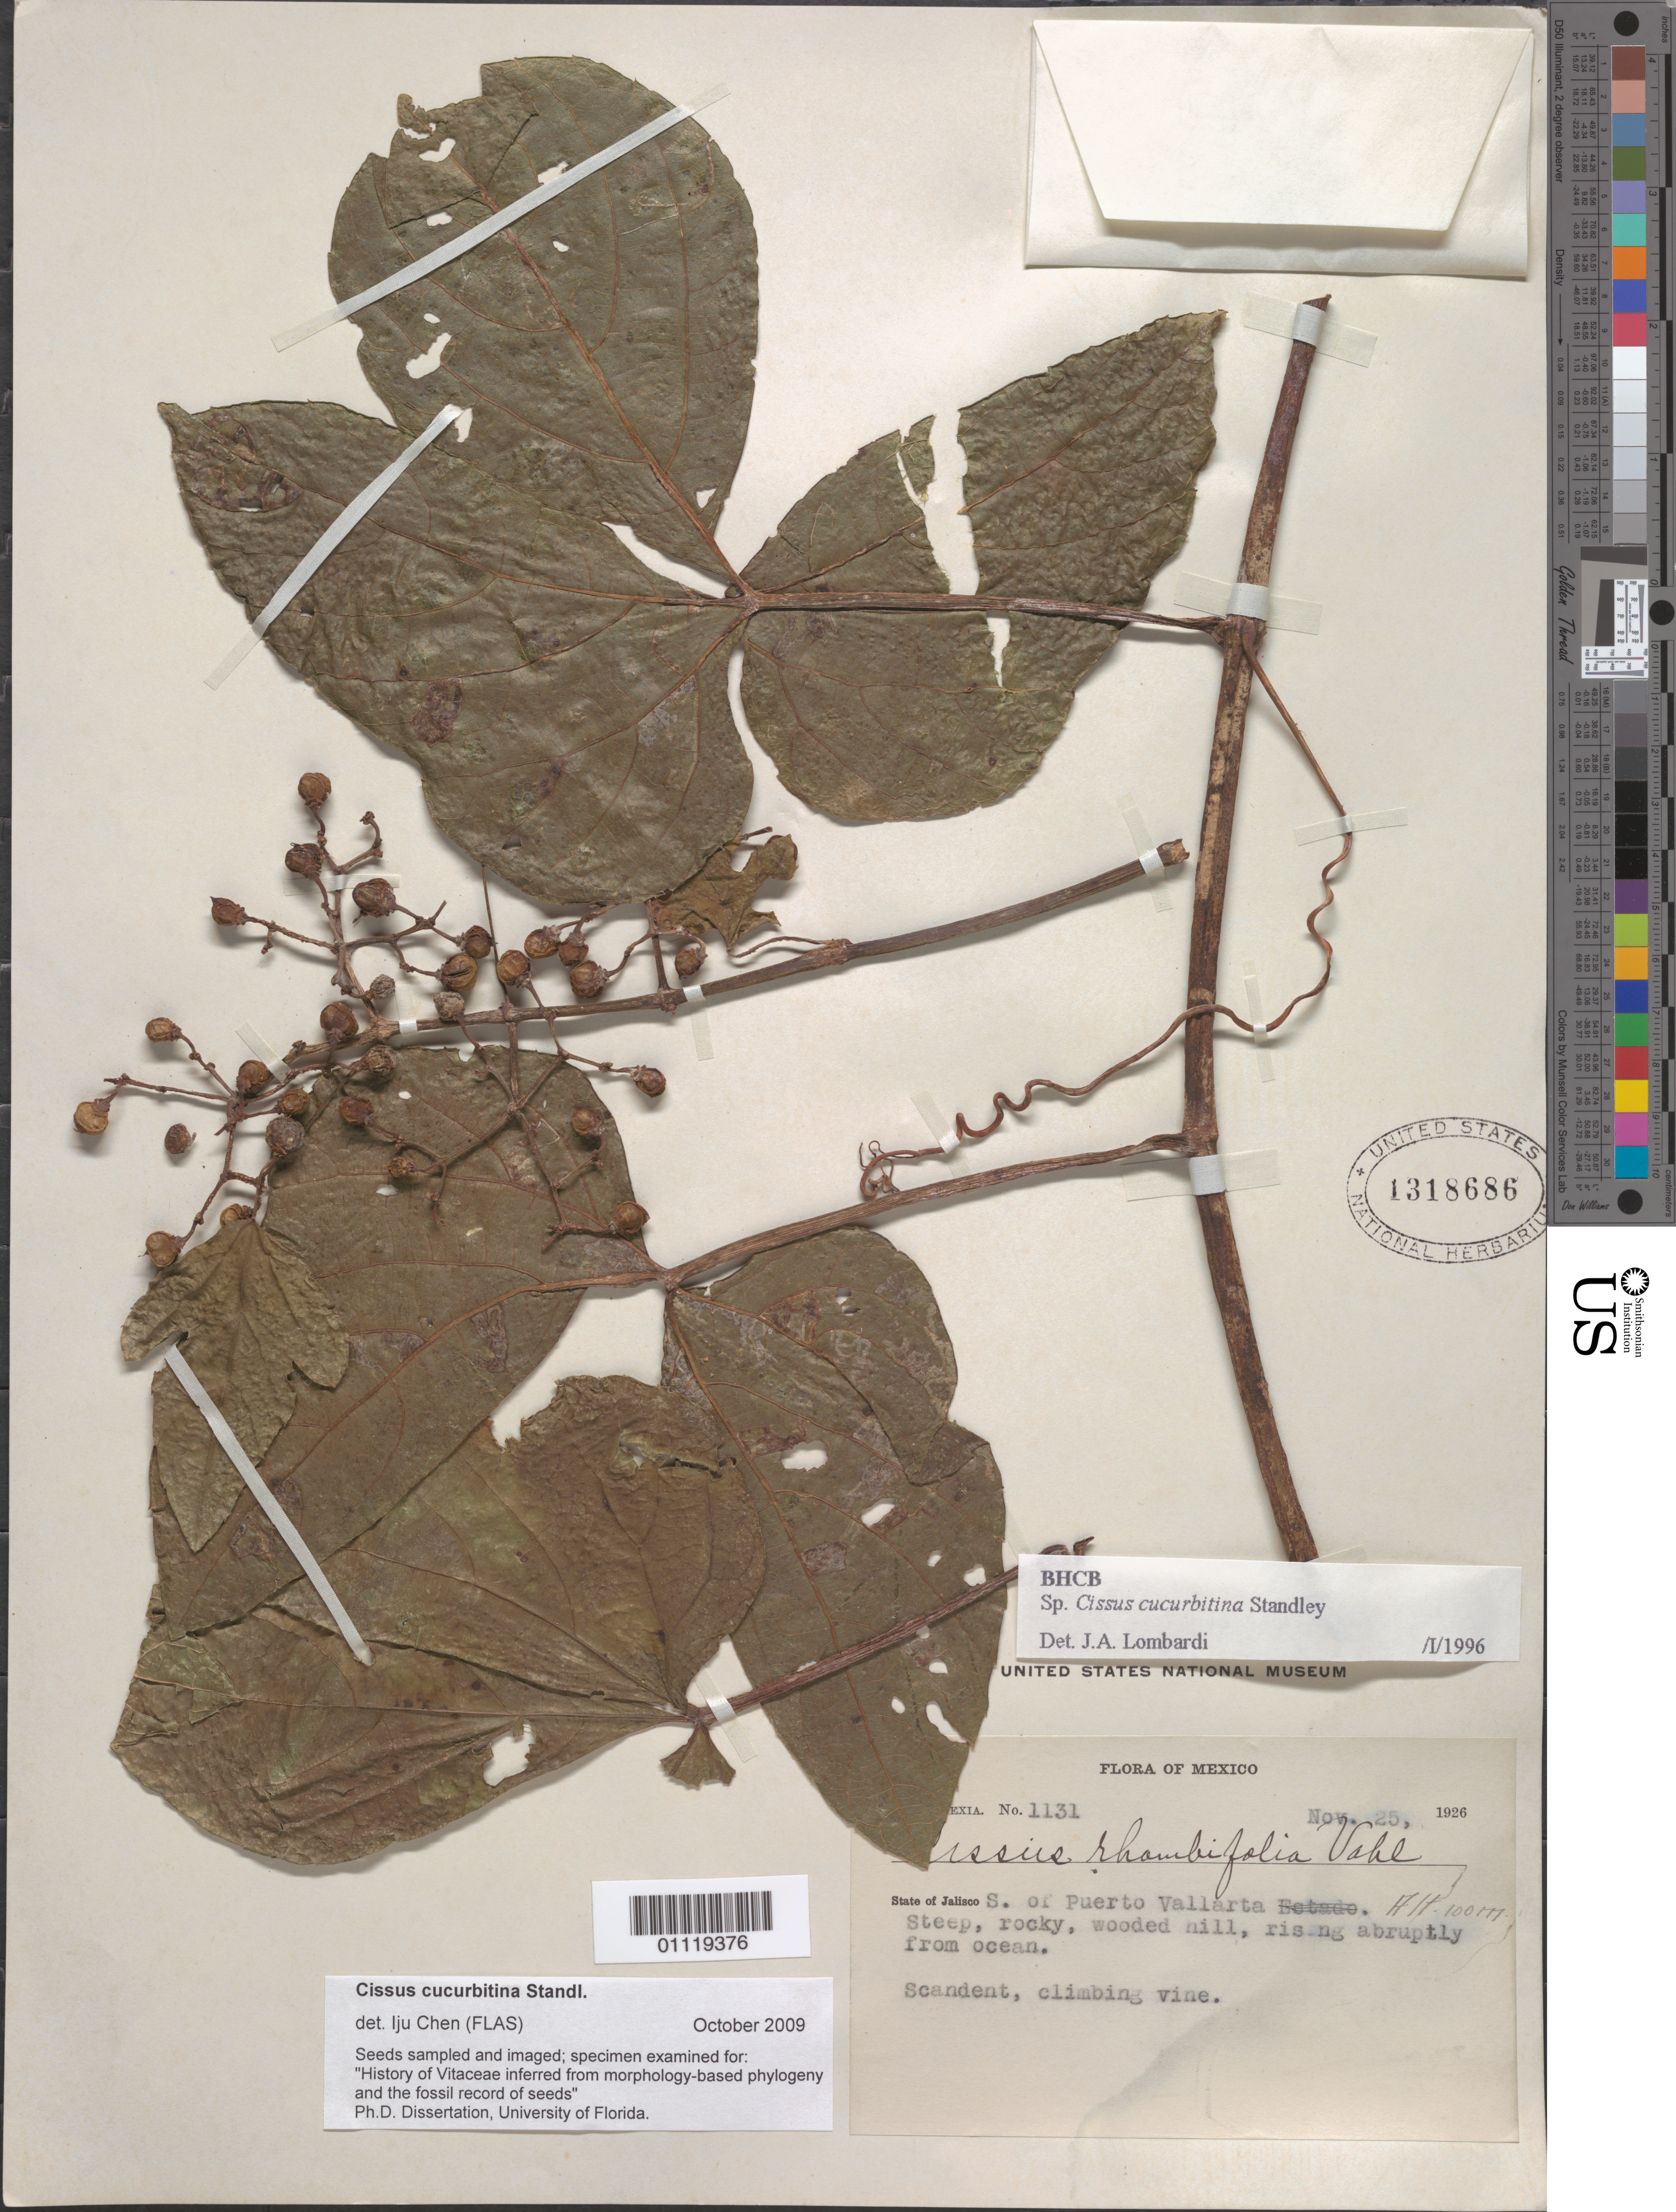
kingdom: Plantae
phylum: Tracheophyta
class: Magnoliopsida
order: Vitales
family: Vitaceae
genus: Cissus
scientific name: Cissus cucurbitina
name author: Standl.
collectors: Y. Mexia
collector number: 1131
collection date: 1926-11-25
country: Mexico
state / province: Jalisco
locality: Puerto Vallarta.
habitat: Steep, rocky, wooded hill. Scandent, climbing vine.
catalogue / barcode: US 1318686